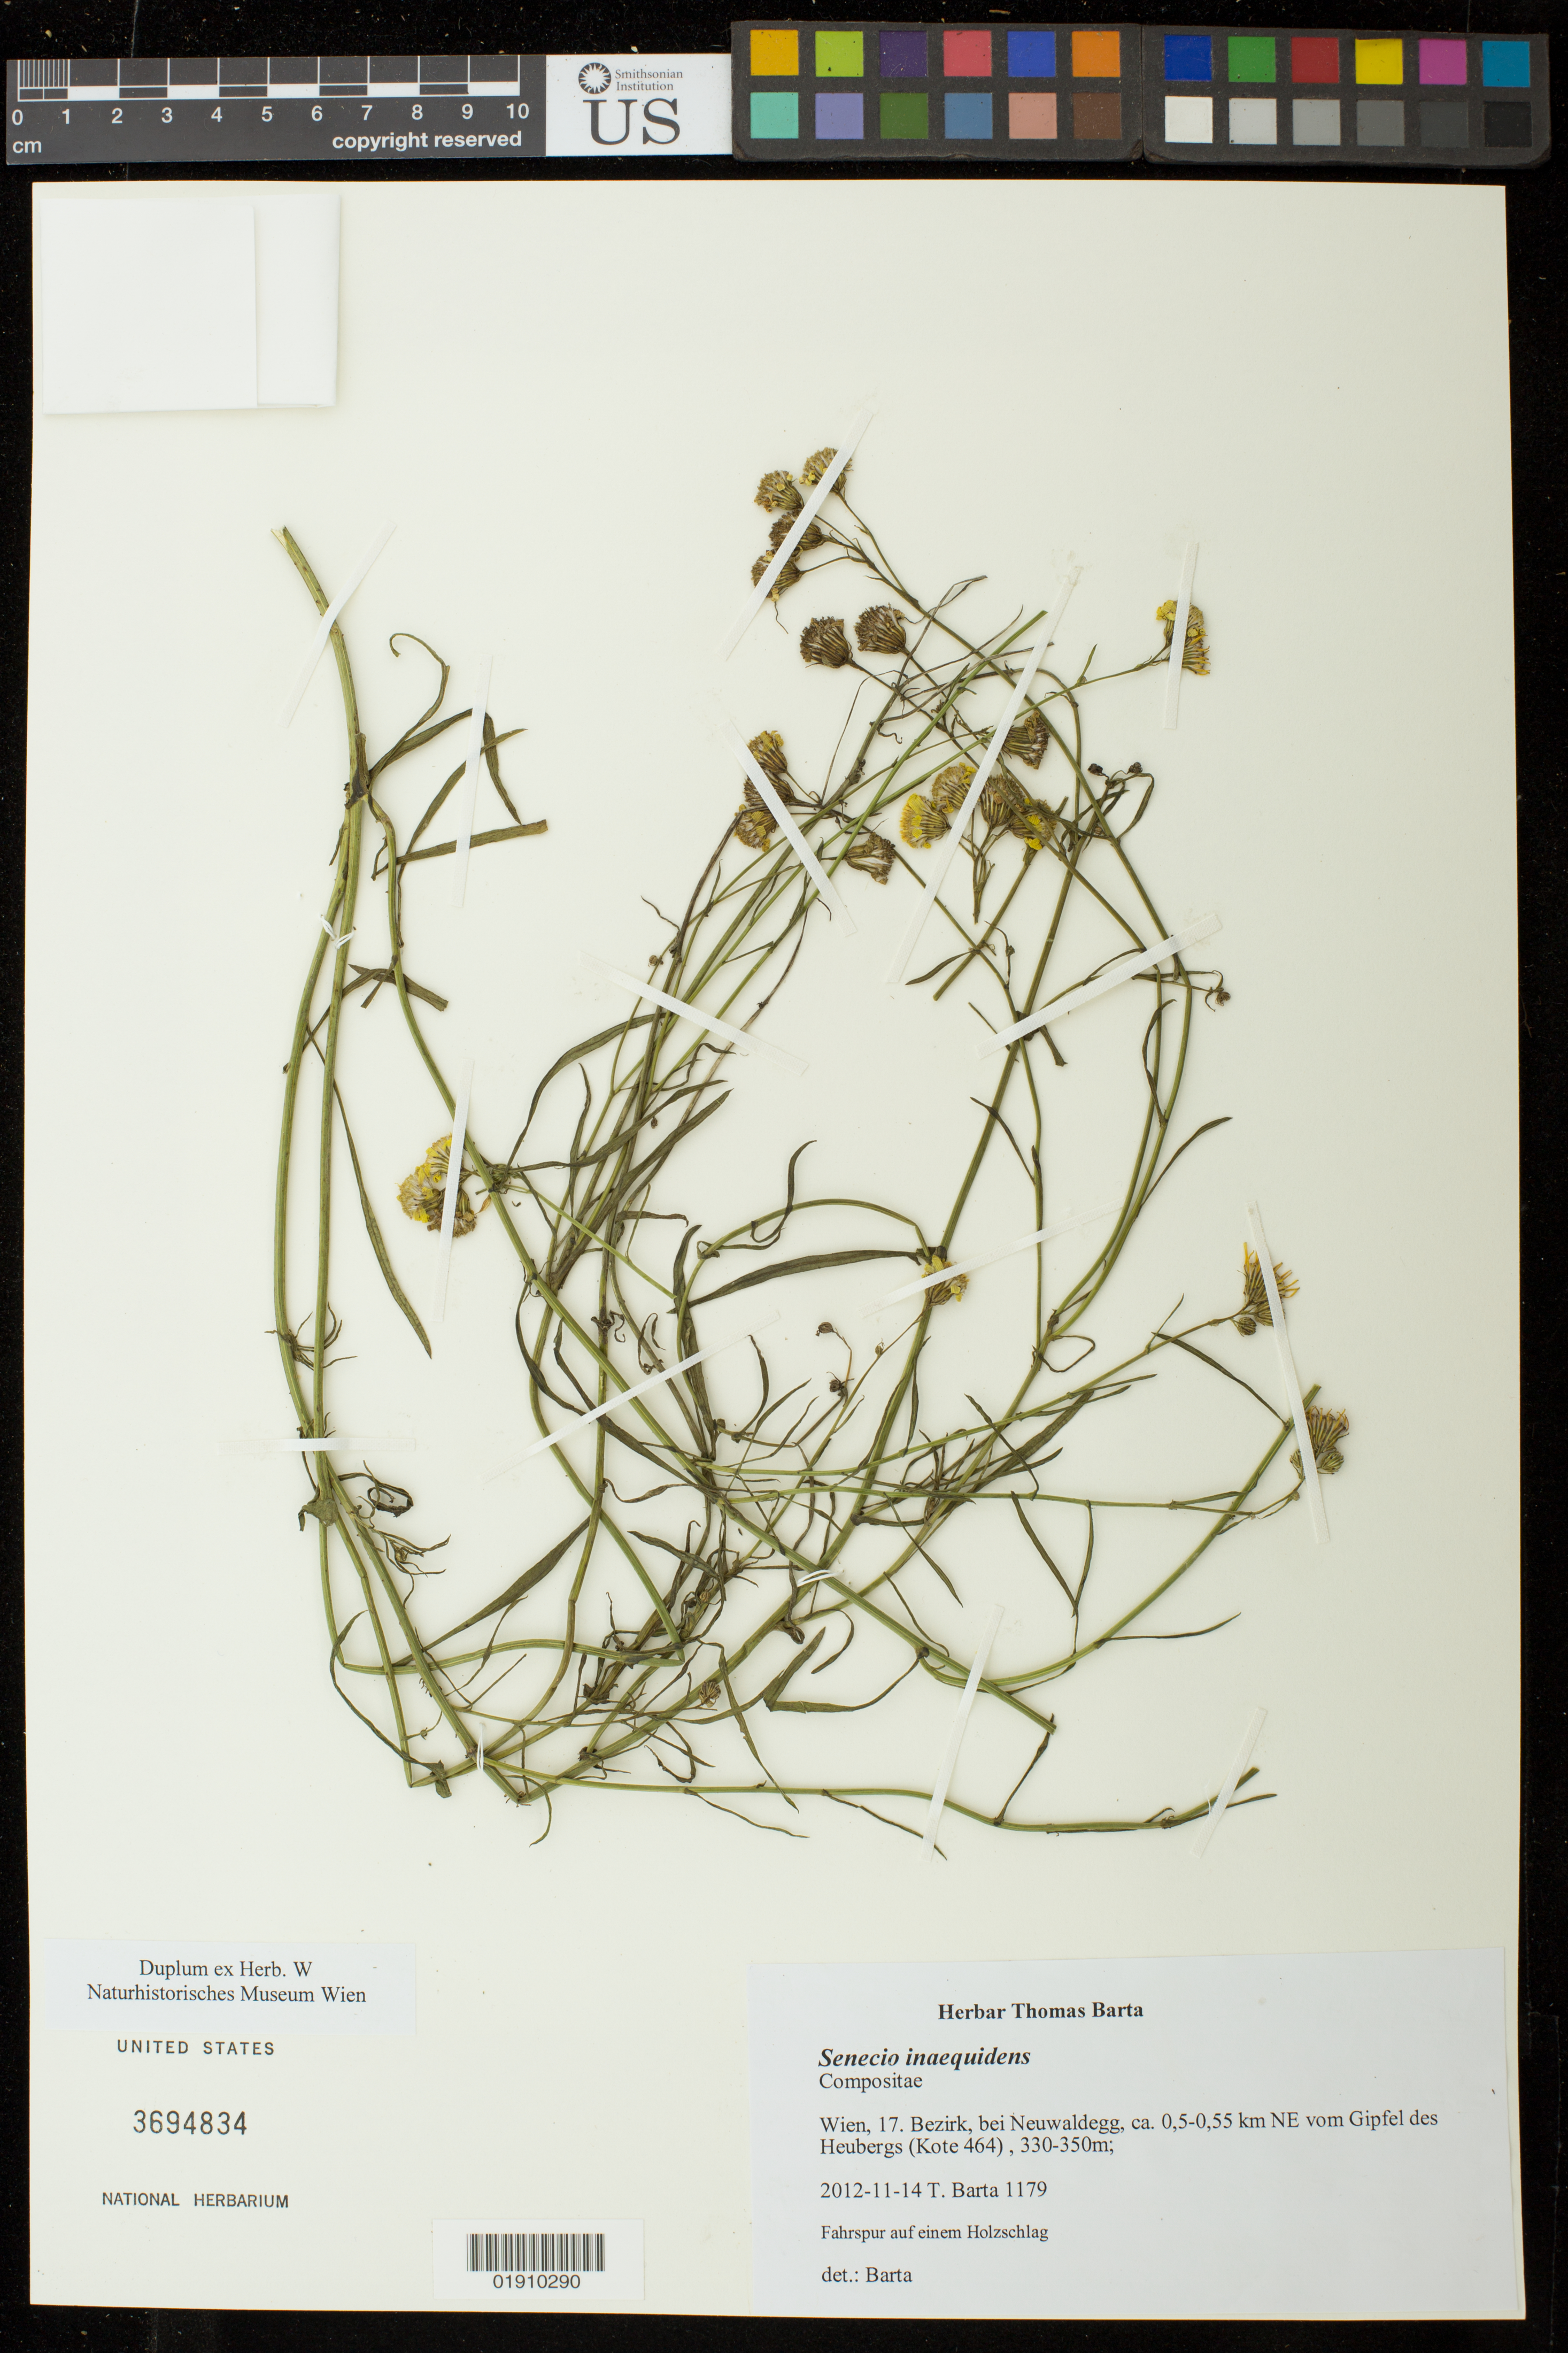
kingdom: Plantae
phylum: Tracheophyta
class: Magnoliopsida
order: Asterales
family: Asteraceae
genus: Senecio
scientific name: Senecio inaequidens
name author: DC.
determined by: Barta, Thomas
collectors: T. Barta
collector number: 1179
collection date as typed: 2012-11-14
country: Austria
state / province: Wien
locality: Wien, 17 Bezirk, bei Nuewaldegg, ca. 0,5-0,55 km NE vom Gipfel des Heubergs (Kote 464)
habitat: fahrspur auf einem holzschlag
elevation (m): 330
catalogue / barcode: US 3694834